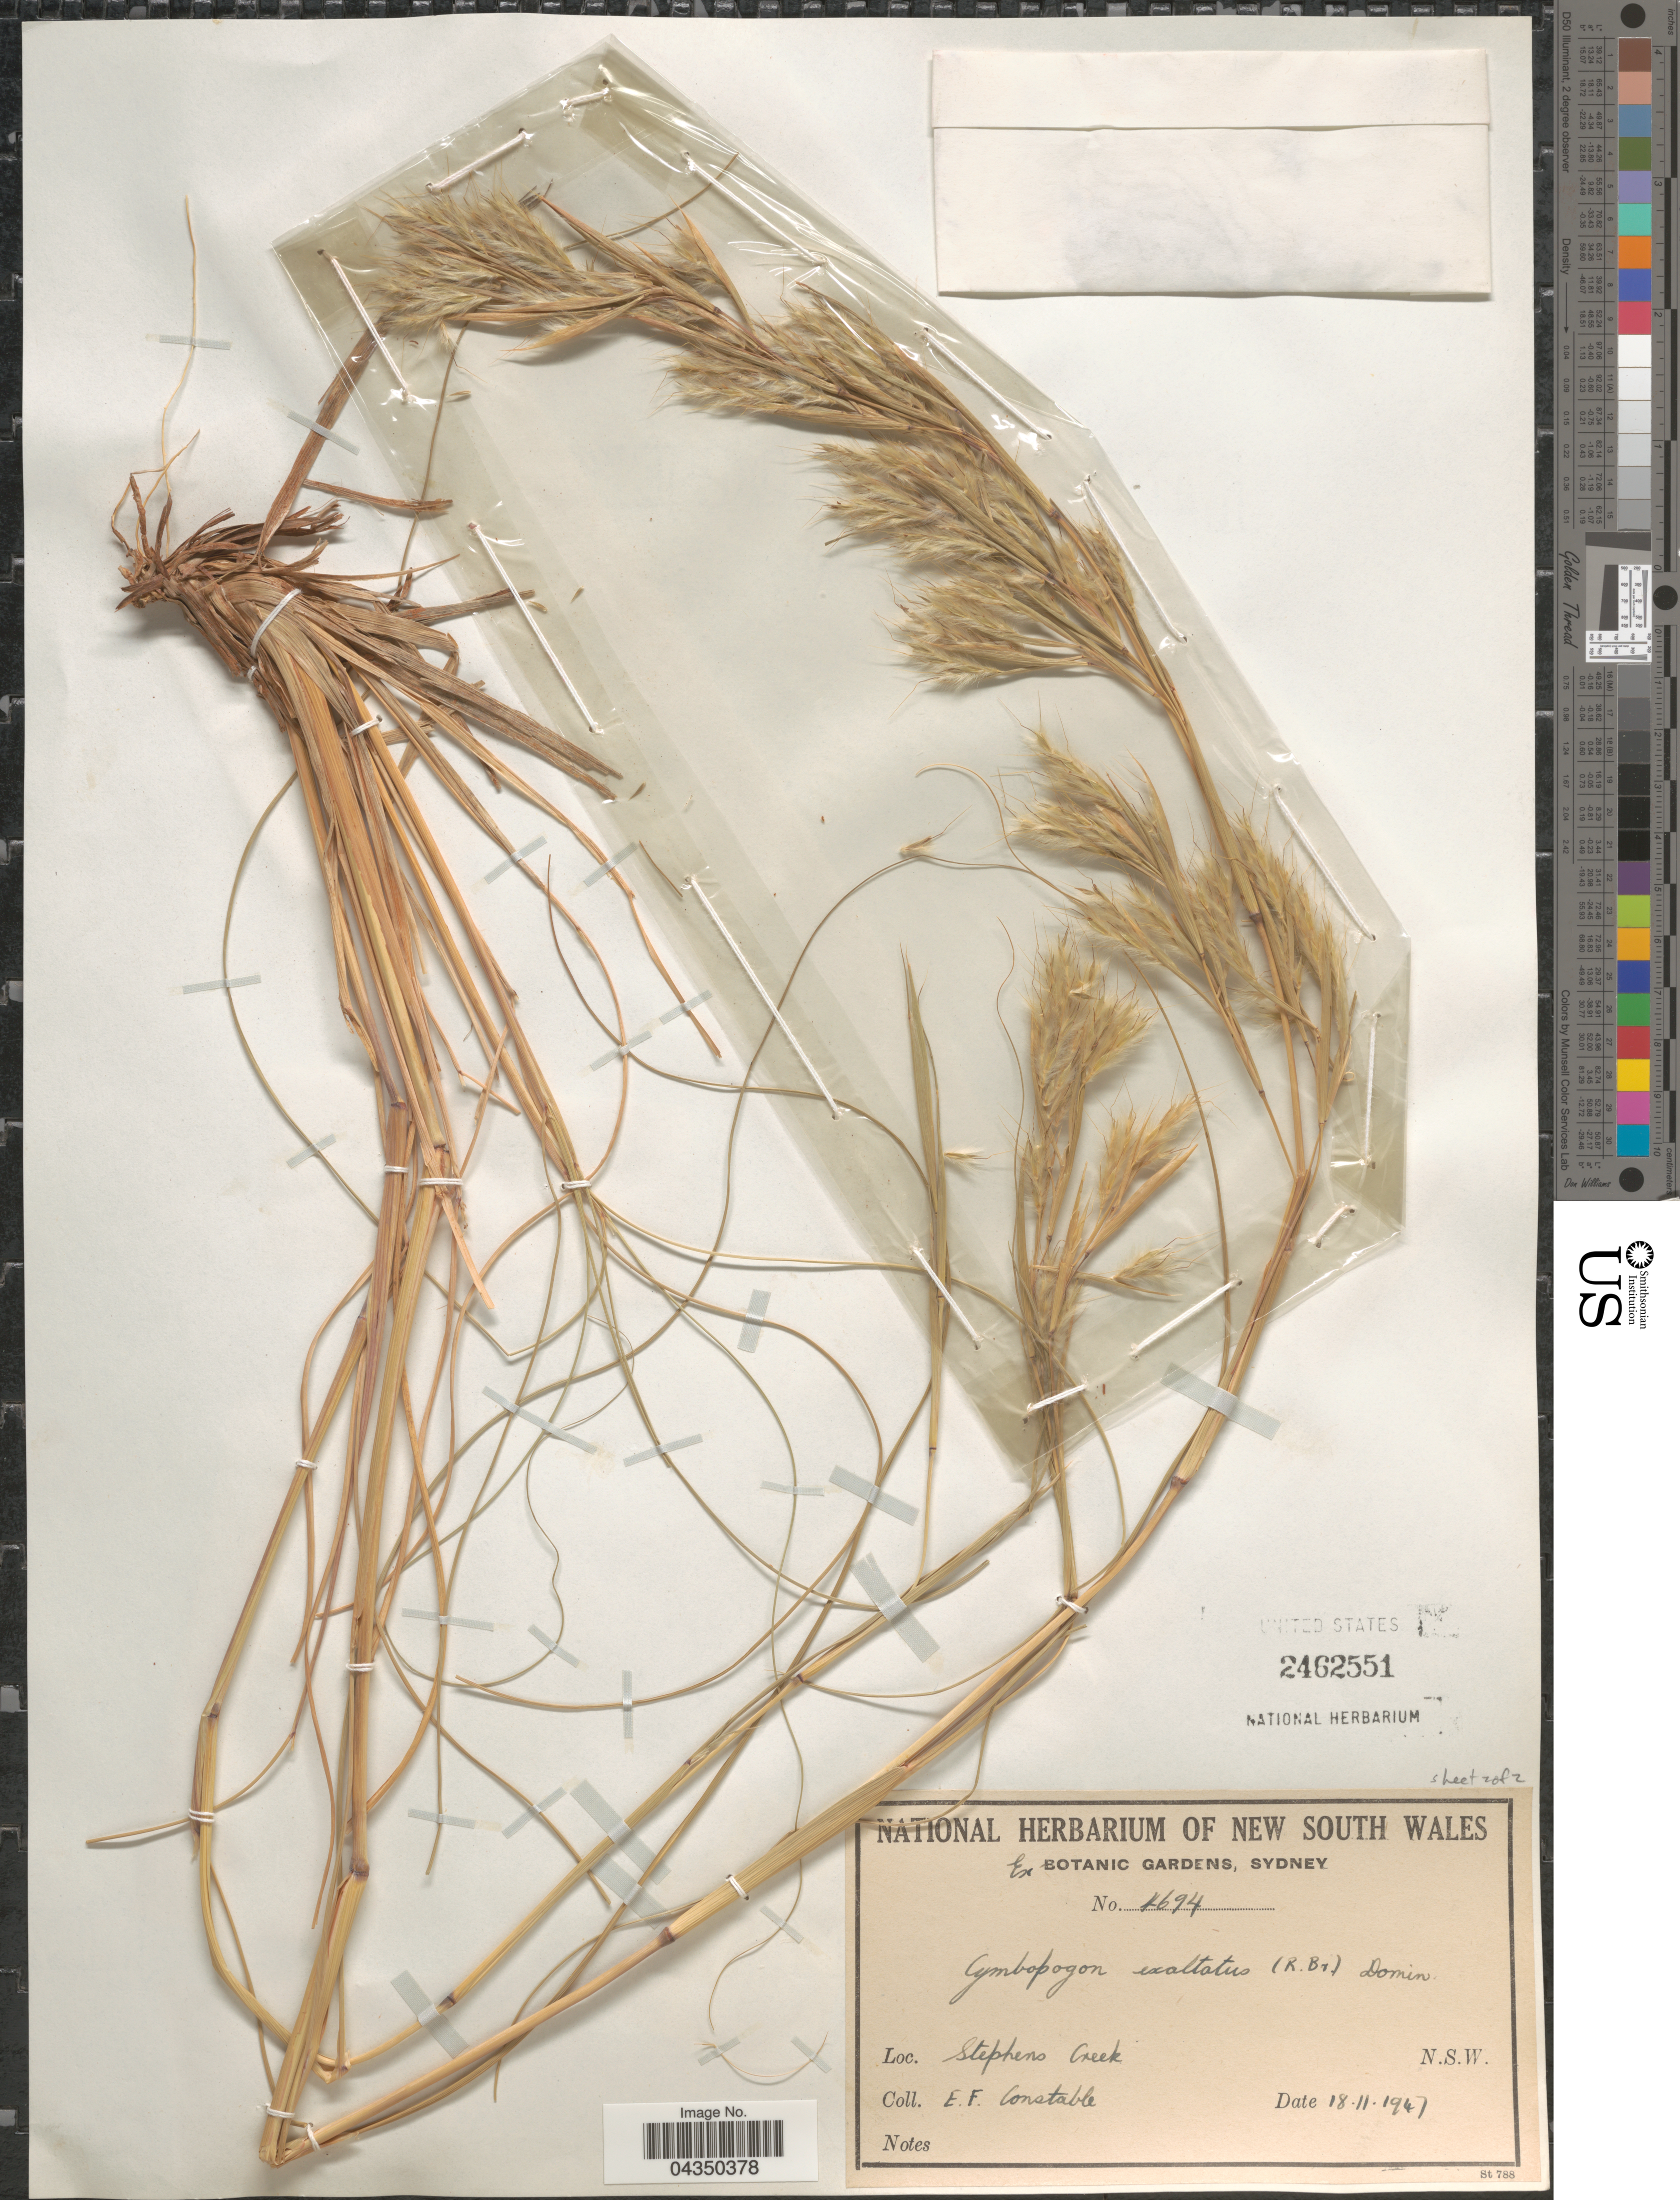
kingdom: Plantae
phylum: Tracheophyta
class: Liliopsida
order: Poales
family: Poaceae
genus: Cymbopogon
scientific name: Cymbopogon ambiguus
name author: A. Camus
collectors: E. F. Constable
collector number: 4694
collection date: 1947-11-18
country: Australia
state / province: New South Wales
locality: Stephens Creek.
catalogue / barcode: US 2462551